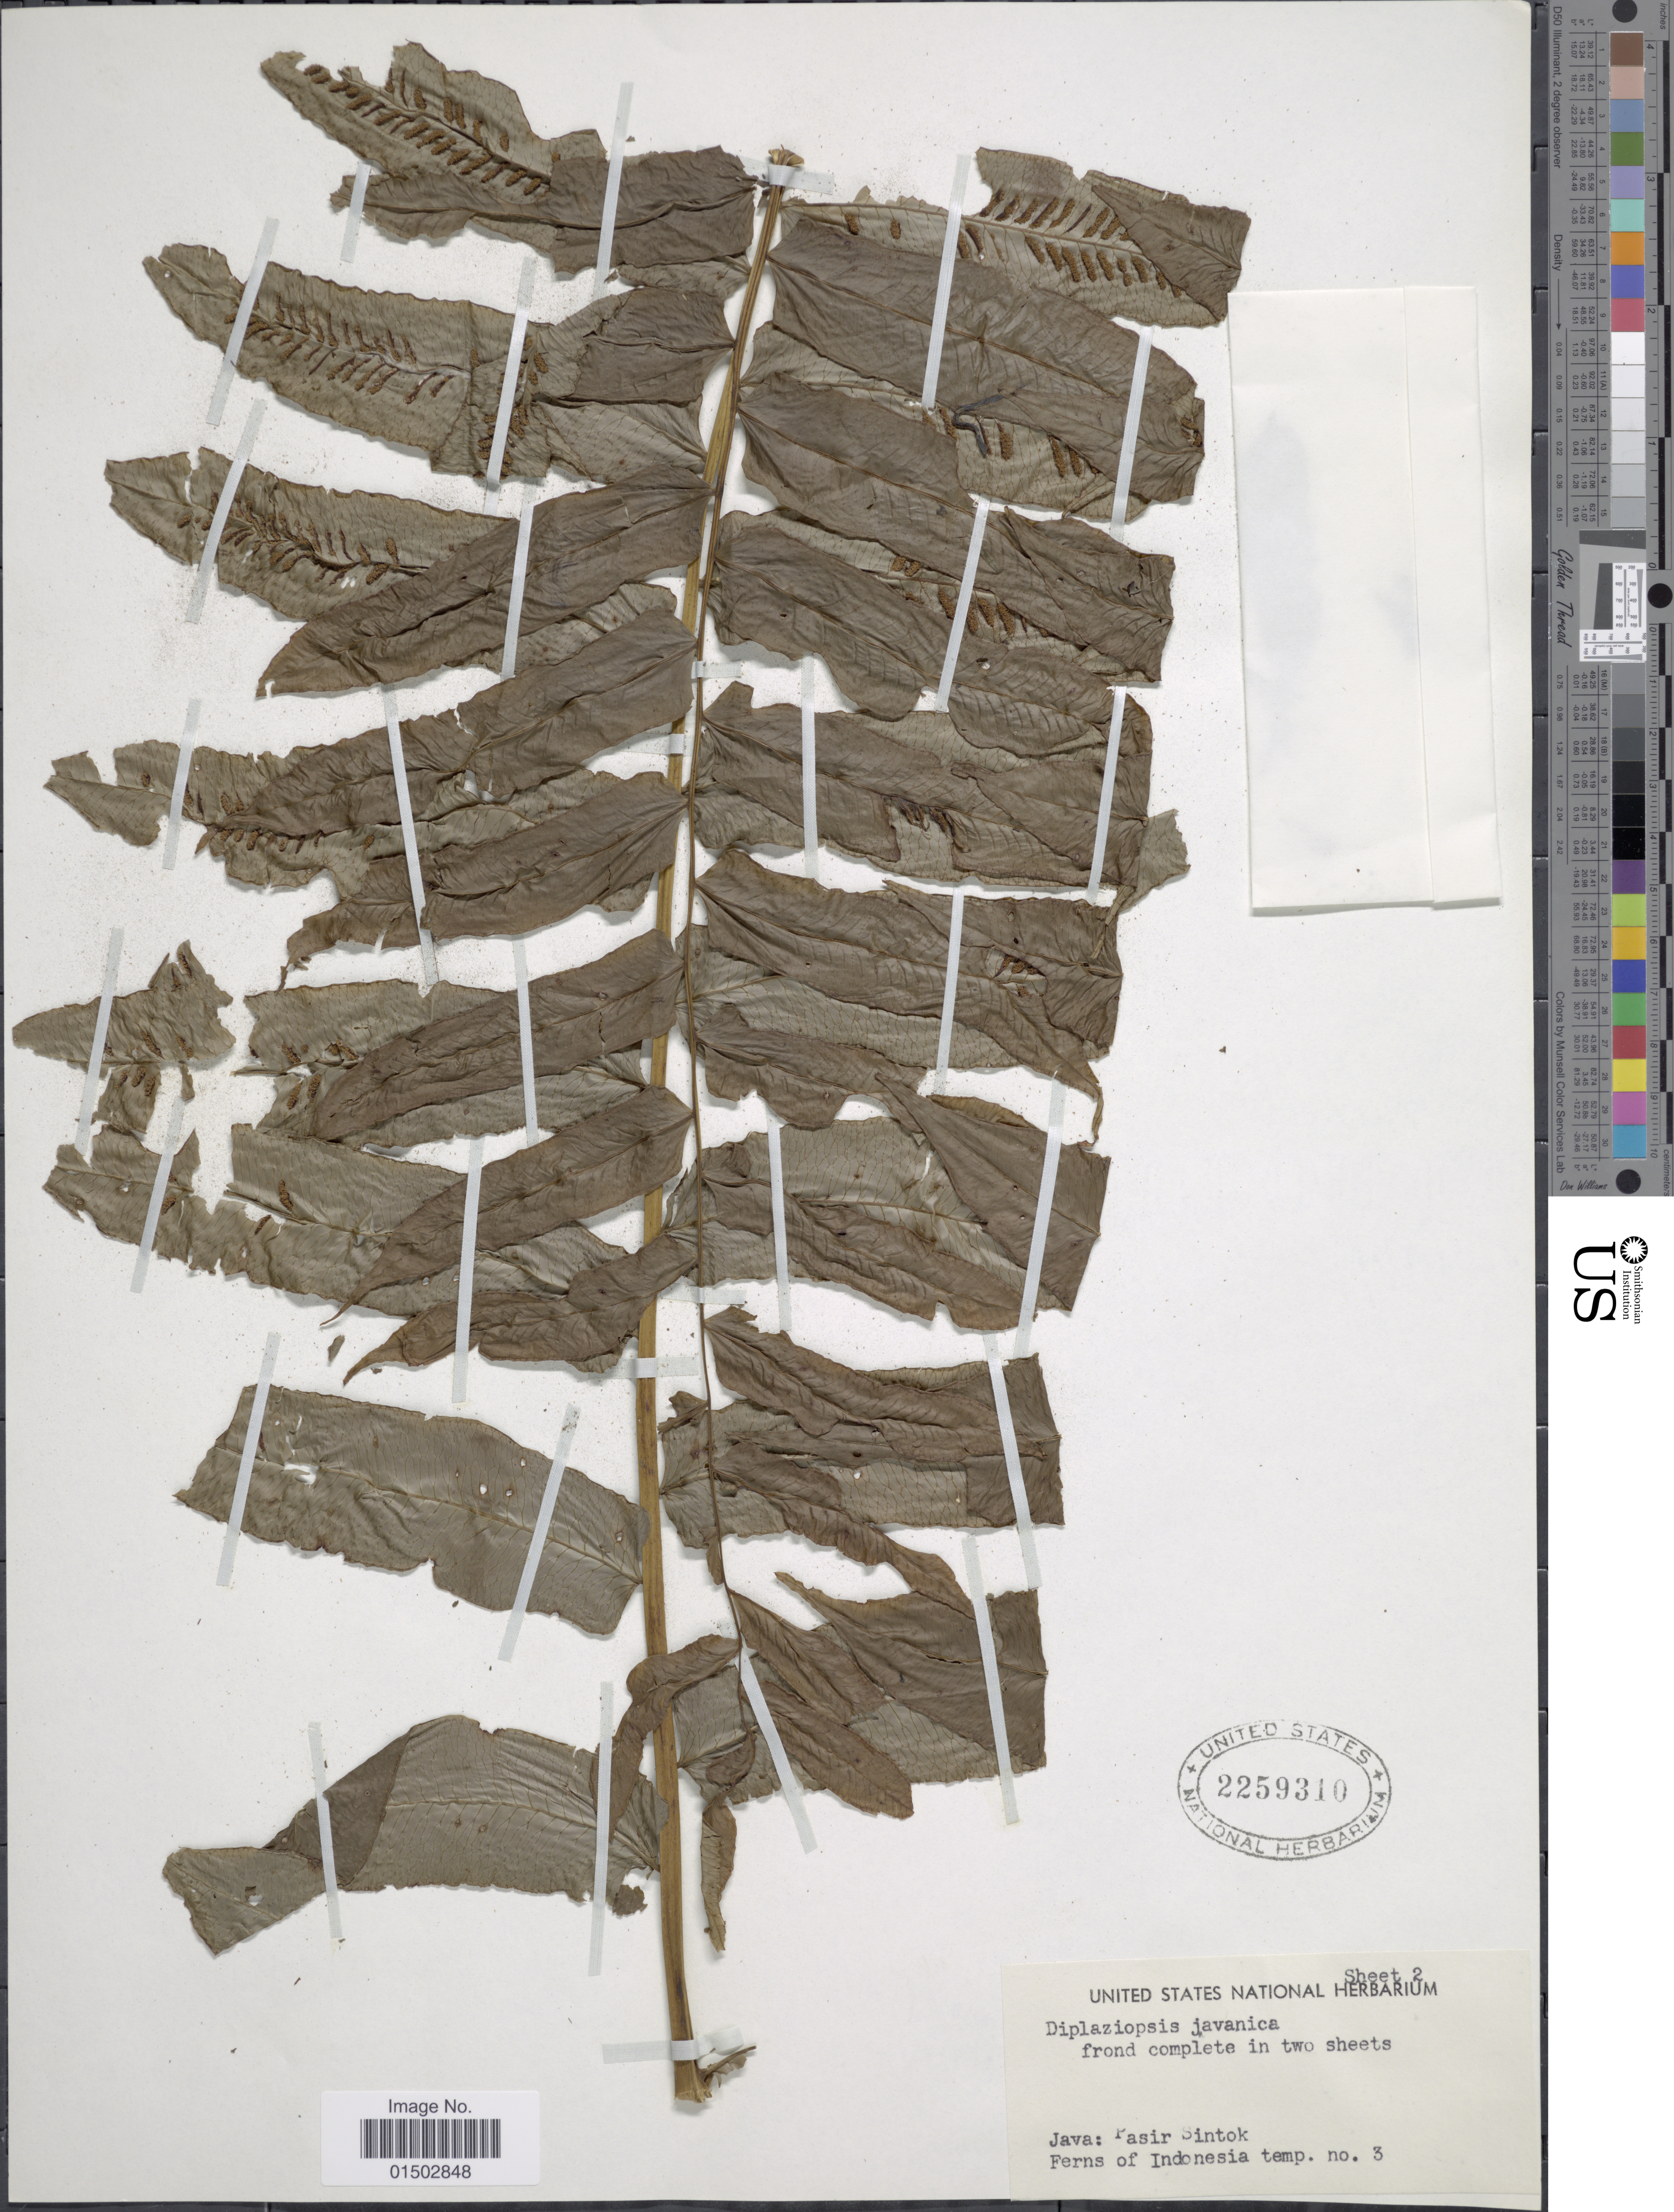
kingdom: Plantae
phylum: Tracheophyta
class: Polypodiopsida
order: Polypodiales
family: Diplaziopsidaceae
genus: Diplaziopsis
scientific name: Diplaziopsis javanica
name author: (Blume) C. Chr.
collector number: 3?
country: Indonesia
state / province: Java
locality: Pasir Sintok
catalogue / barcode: US 2259310